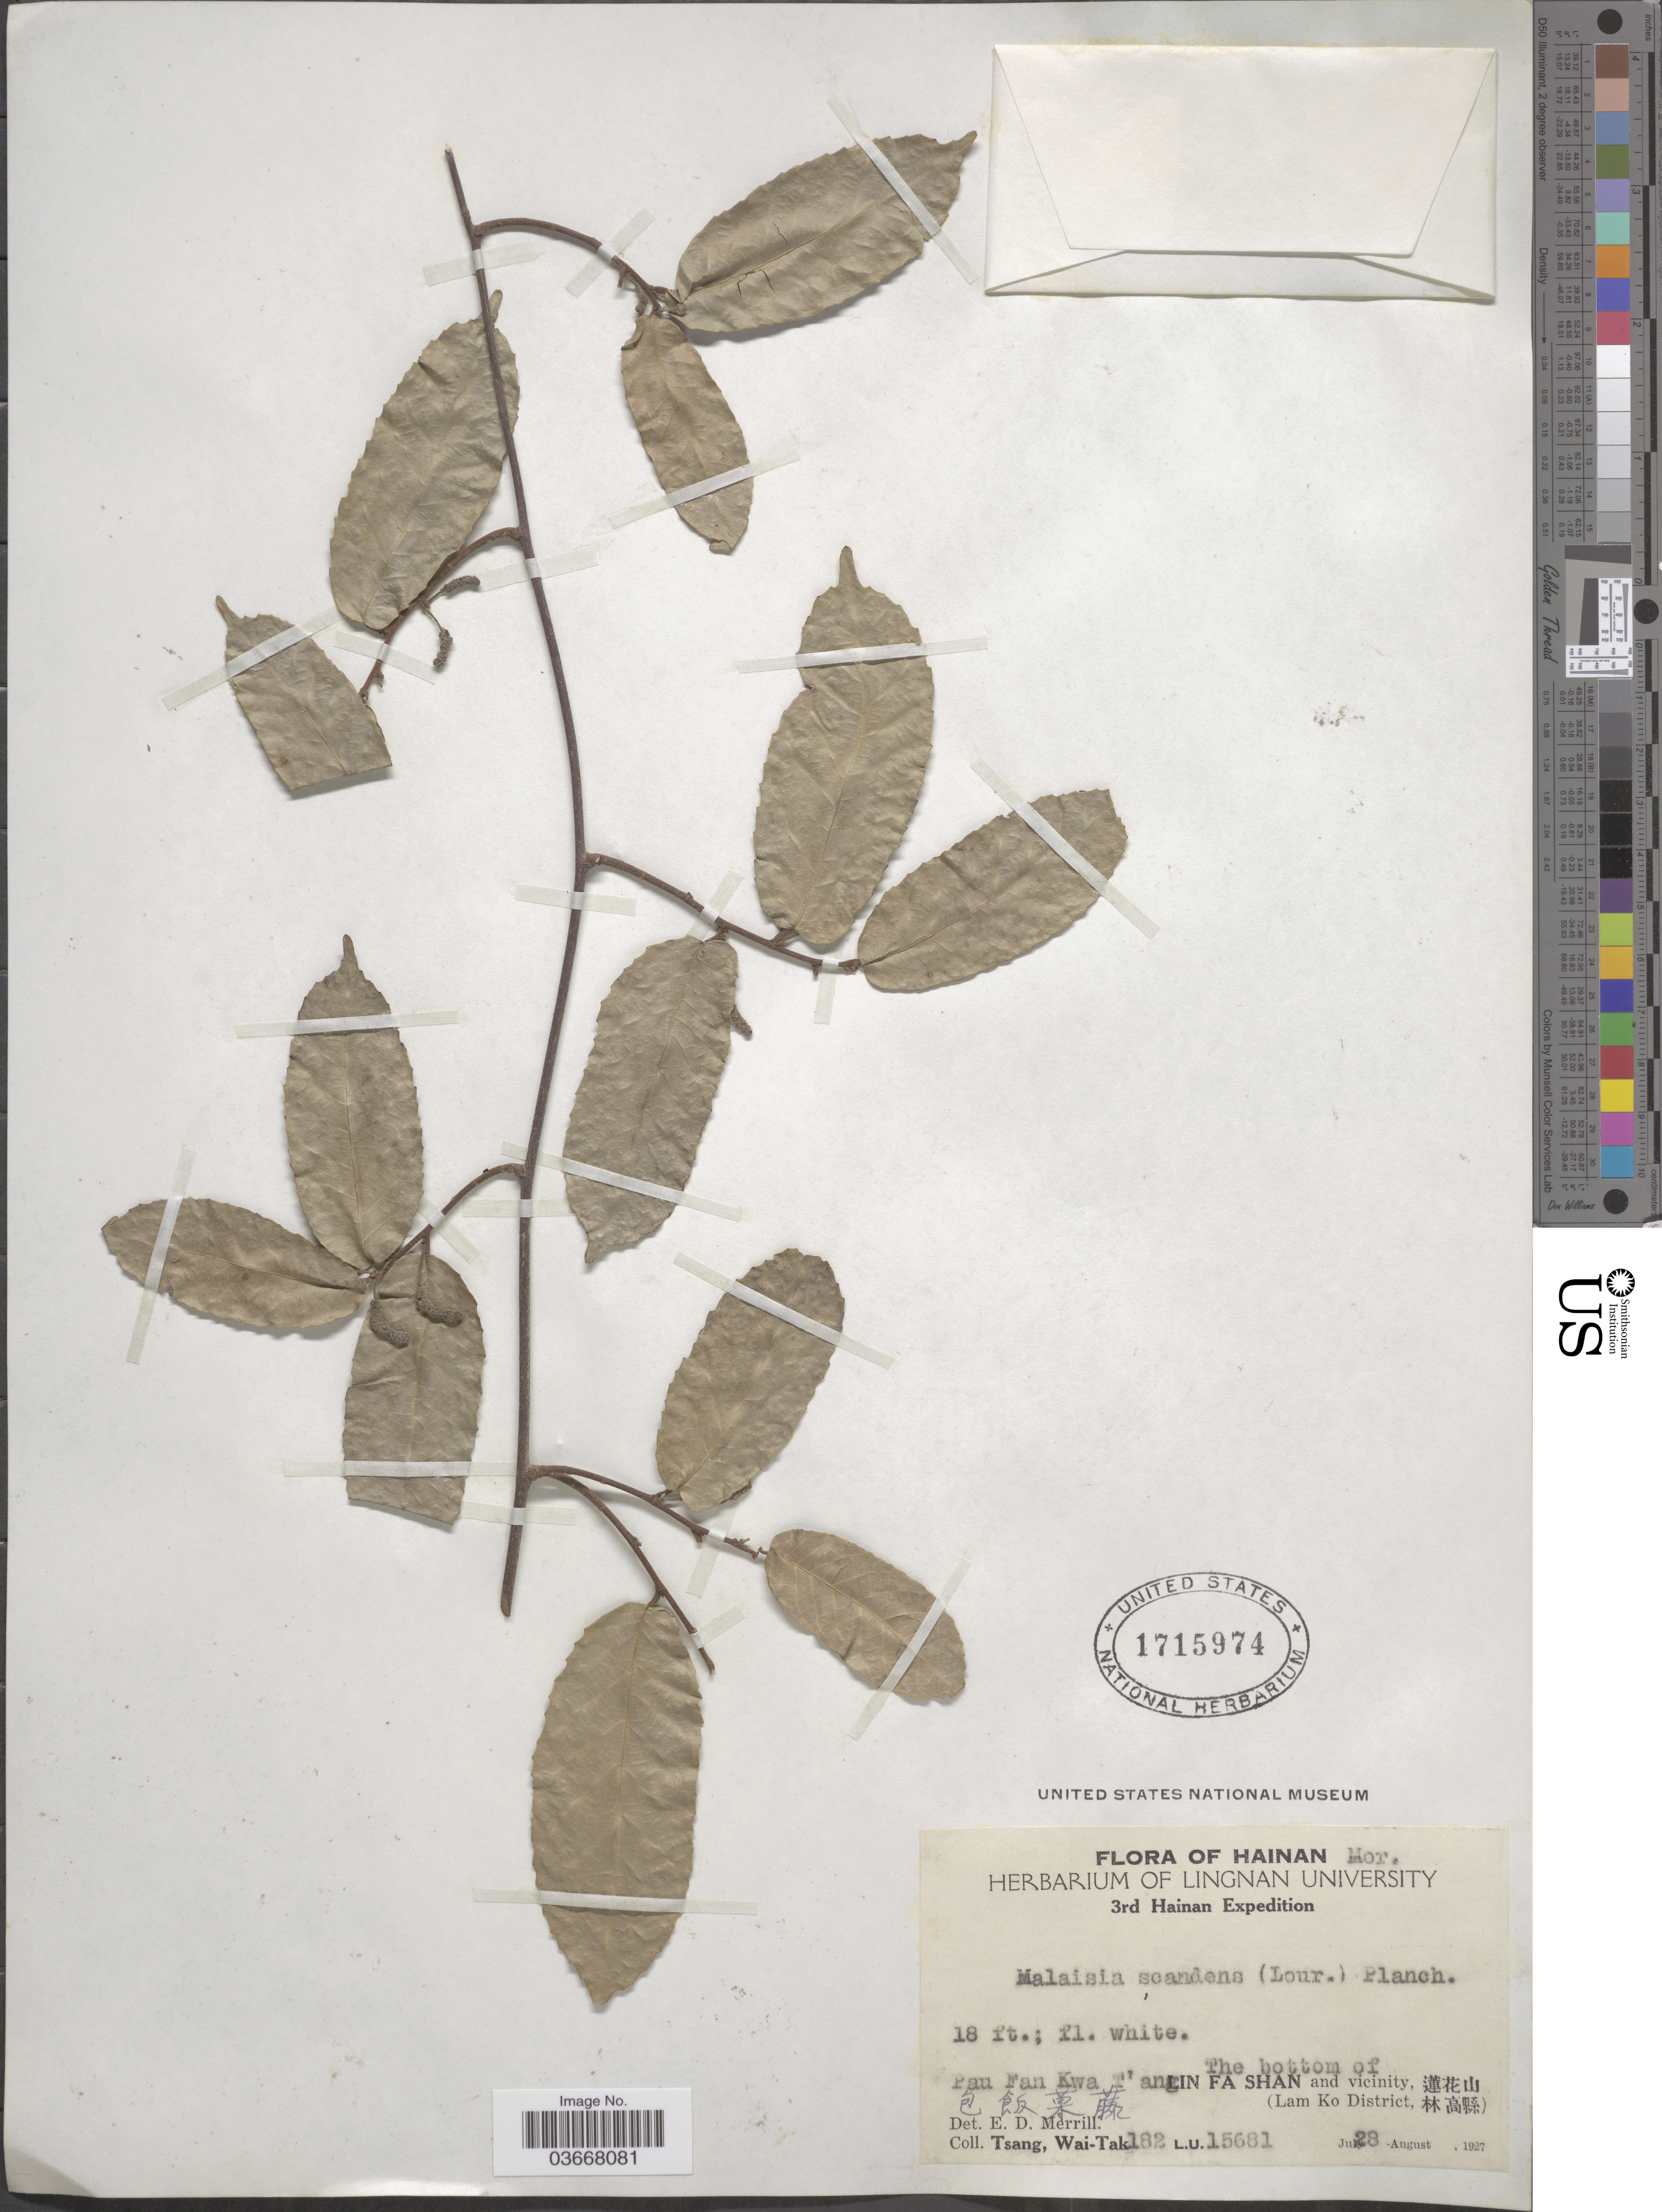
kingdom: Plantae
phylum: Tracheophyta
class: Magnoliopsida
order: Rosales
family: Moraceae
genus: Malaisia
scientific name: Malaisia scandens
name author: (Lour.) Planch.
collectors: W. T. Tsang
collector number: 182L.U.15681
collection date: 1927-07-28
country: China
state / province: Hainan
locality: The bottom of Pau Fan Kwa T'ang X. Lin Fa Shan and vicinity, X. (Lam Ko District, X).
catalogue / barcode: US 1715974